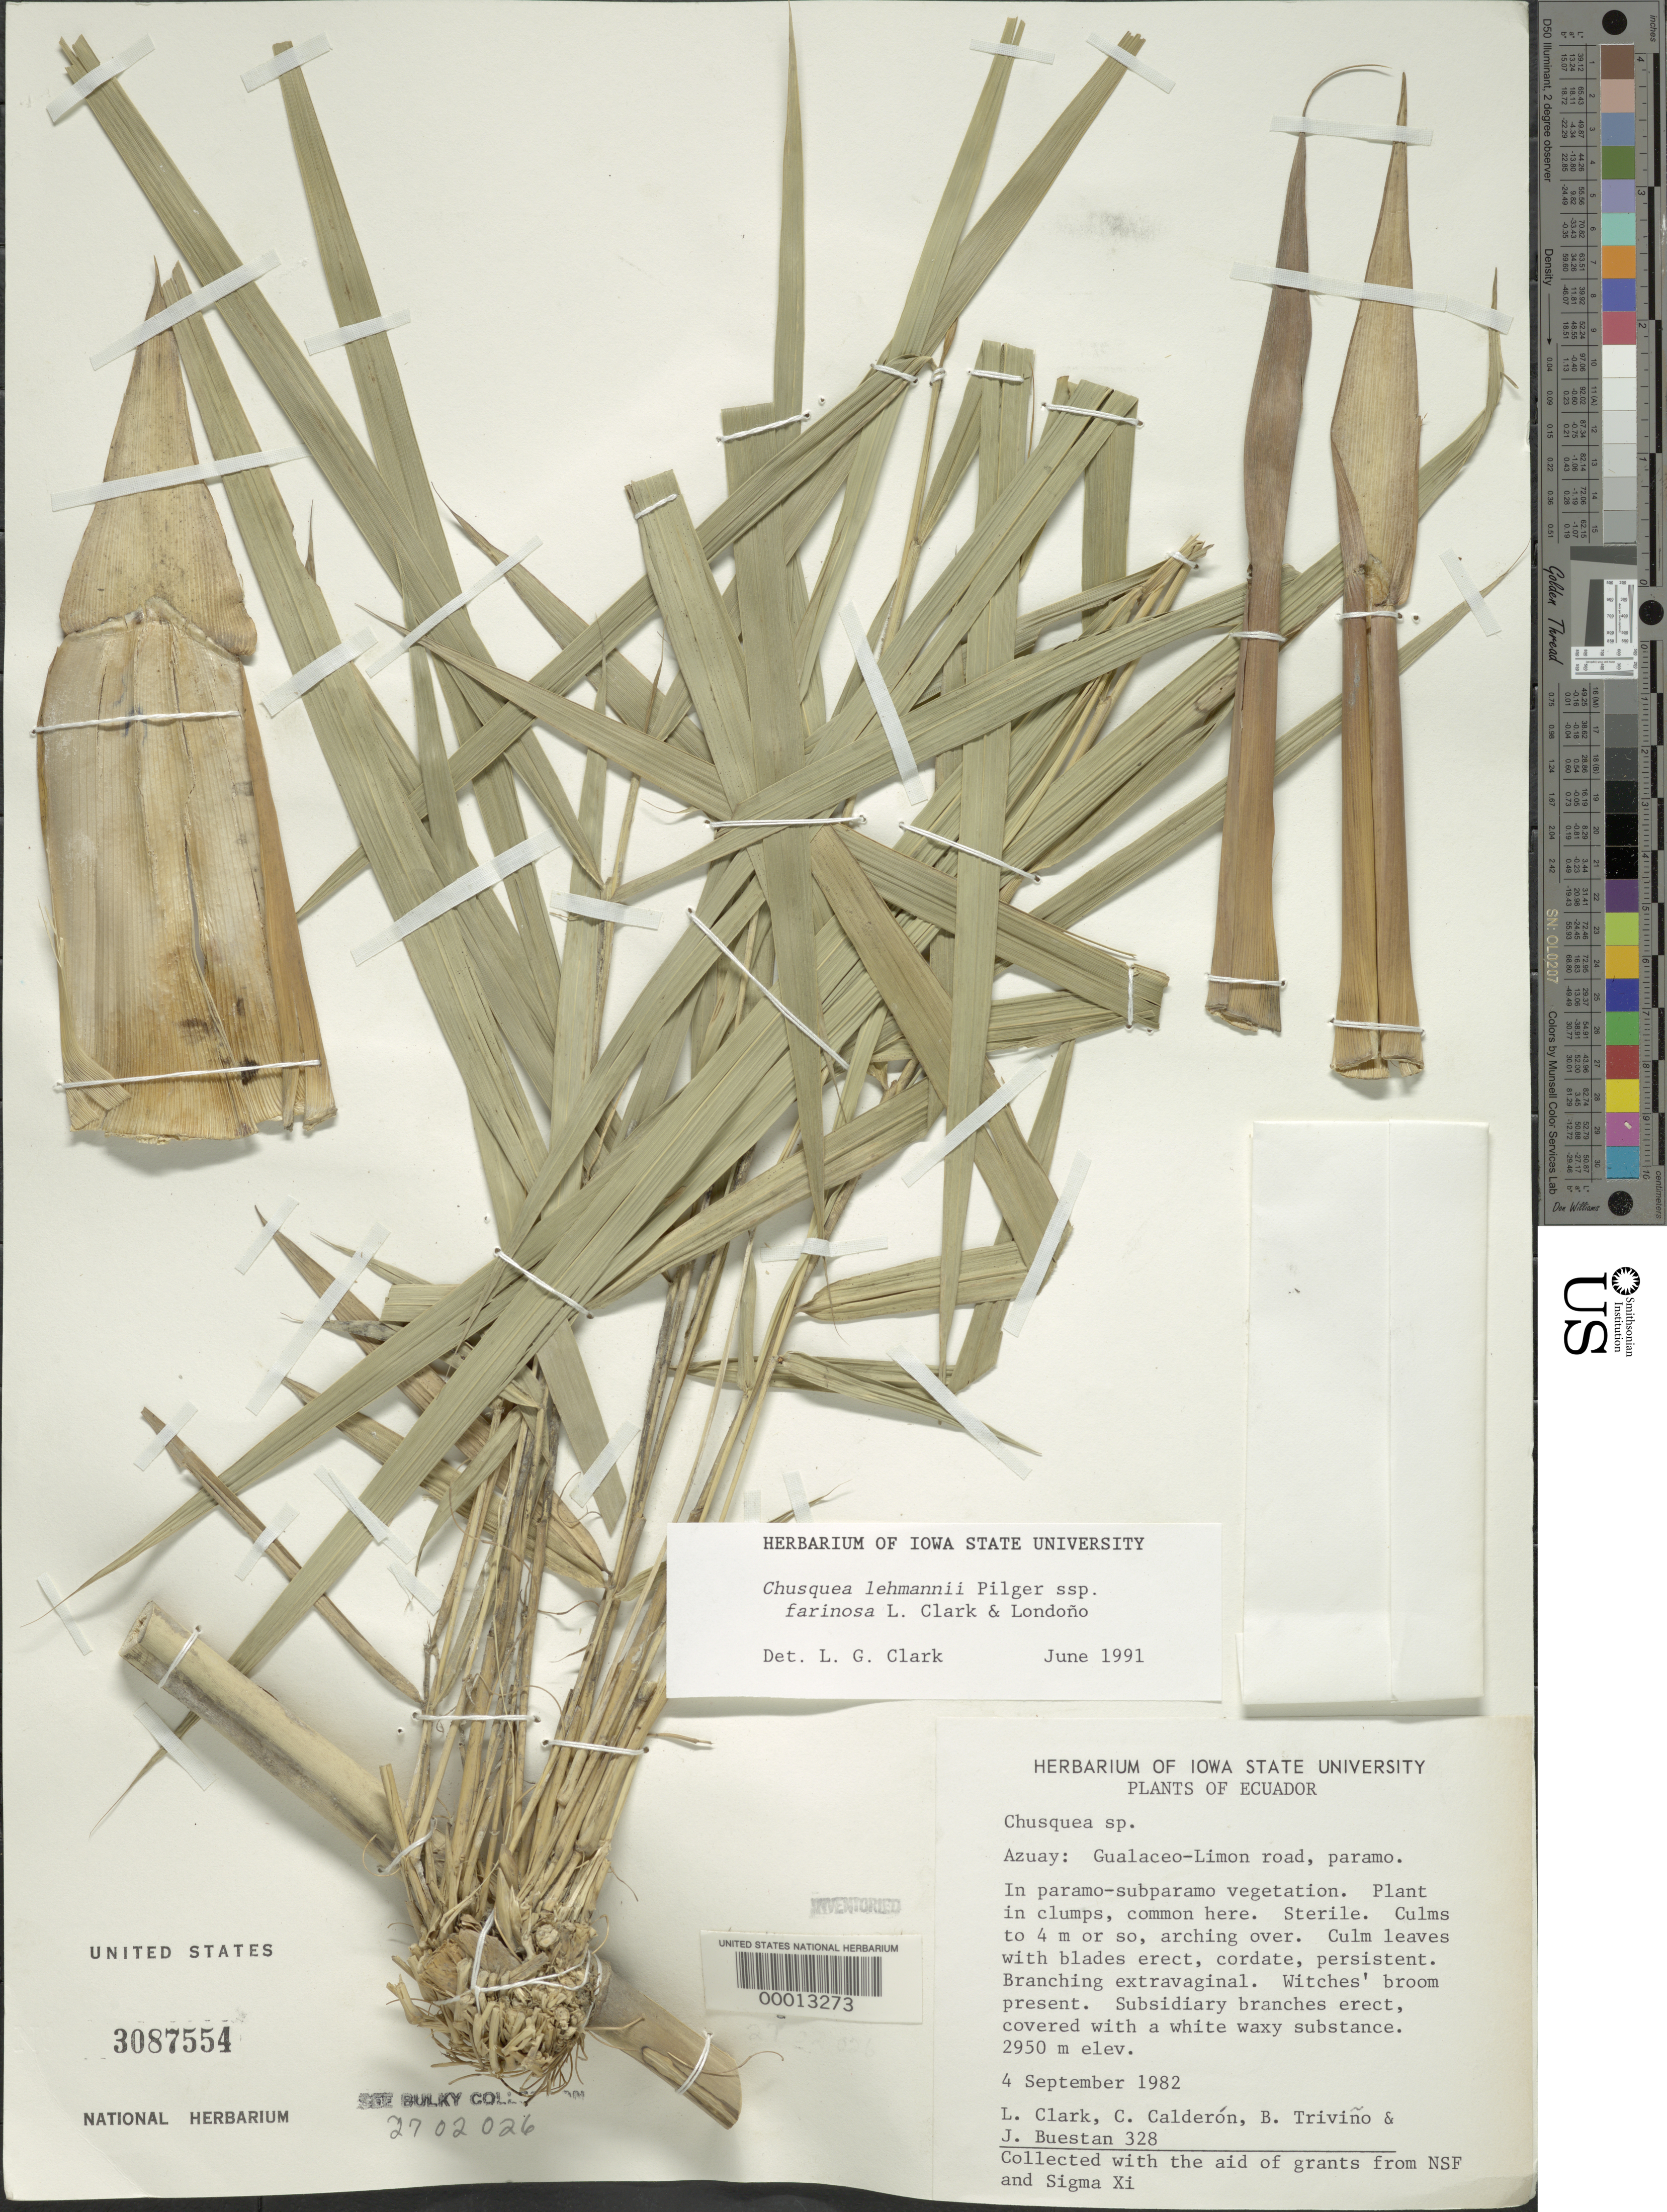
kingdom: Plantae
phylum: Tracheophyta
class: Liliopsida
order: Poales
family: Poaceae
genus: Chusquea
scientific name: Chusquea lehmannii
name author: Pilg.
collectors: L. G. Clark, C. E. Calderón, B. Trivino & J. Buestan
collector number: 328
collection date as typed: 04 Sep 1982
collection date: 1982-09-04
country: Ecuador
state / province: Azuay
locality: Gualaceo-Limon road, paramo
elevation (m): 2950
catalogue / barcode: US 3087554